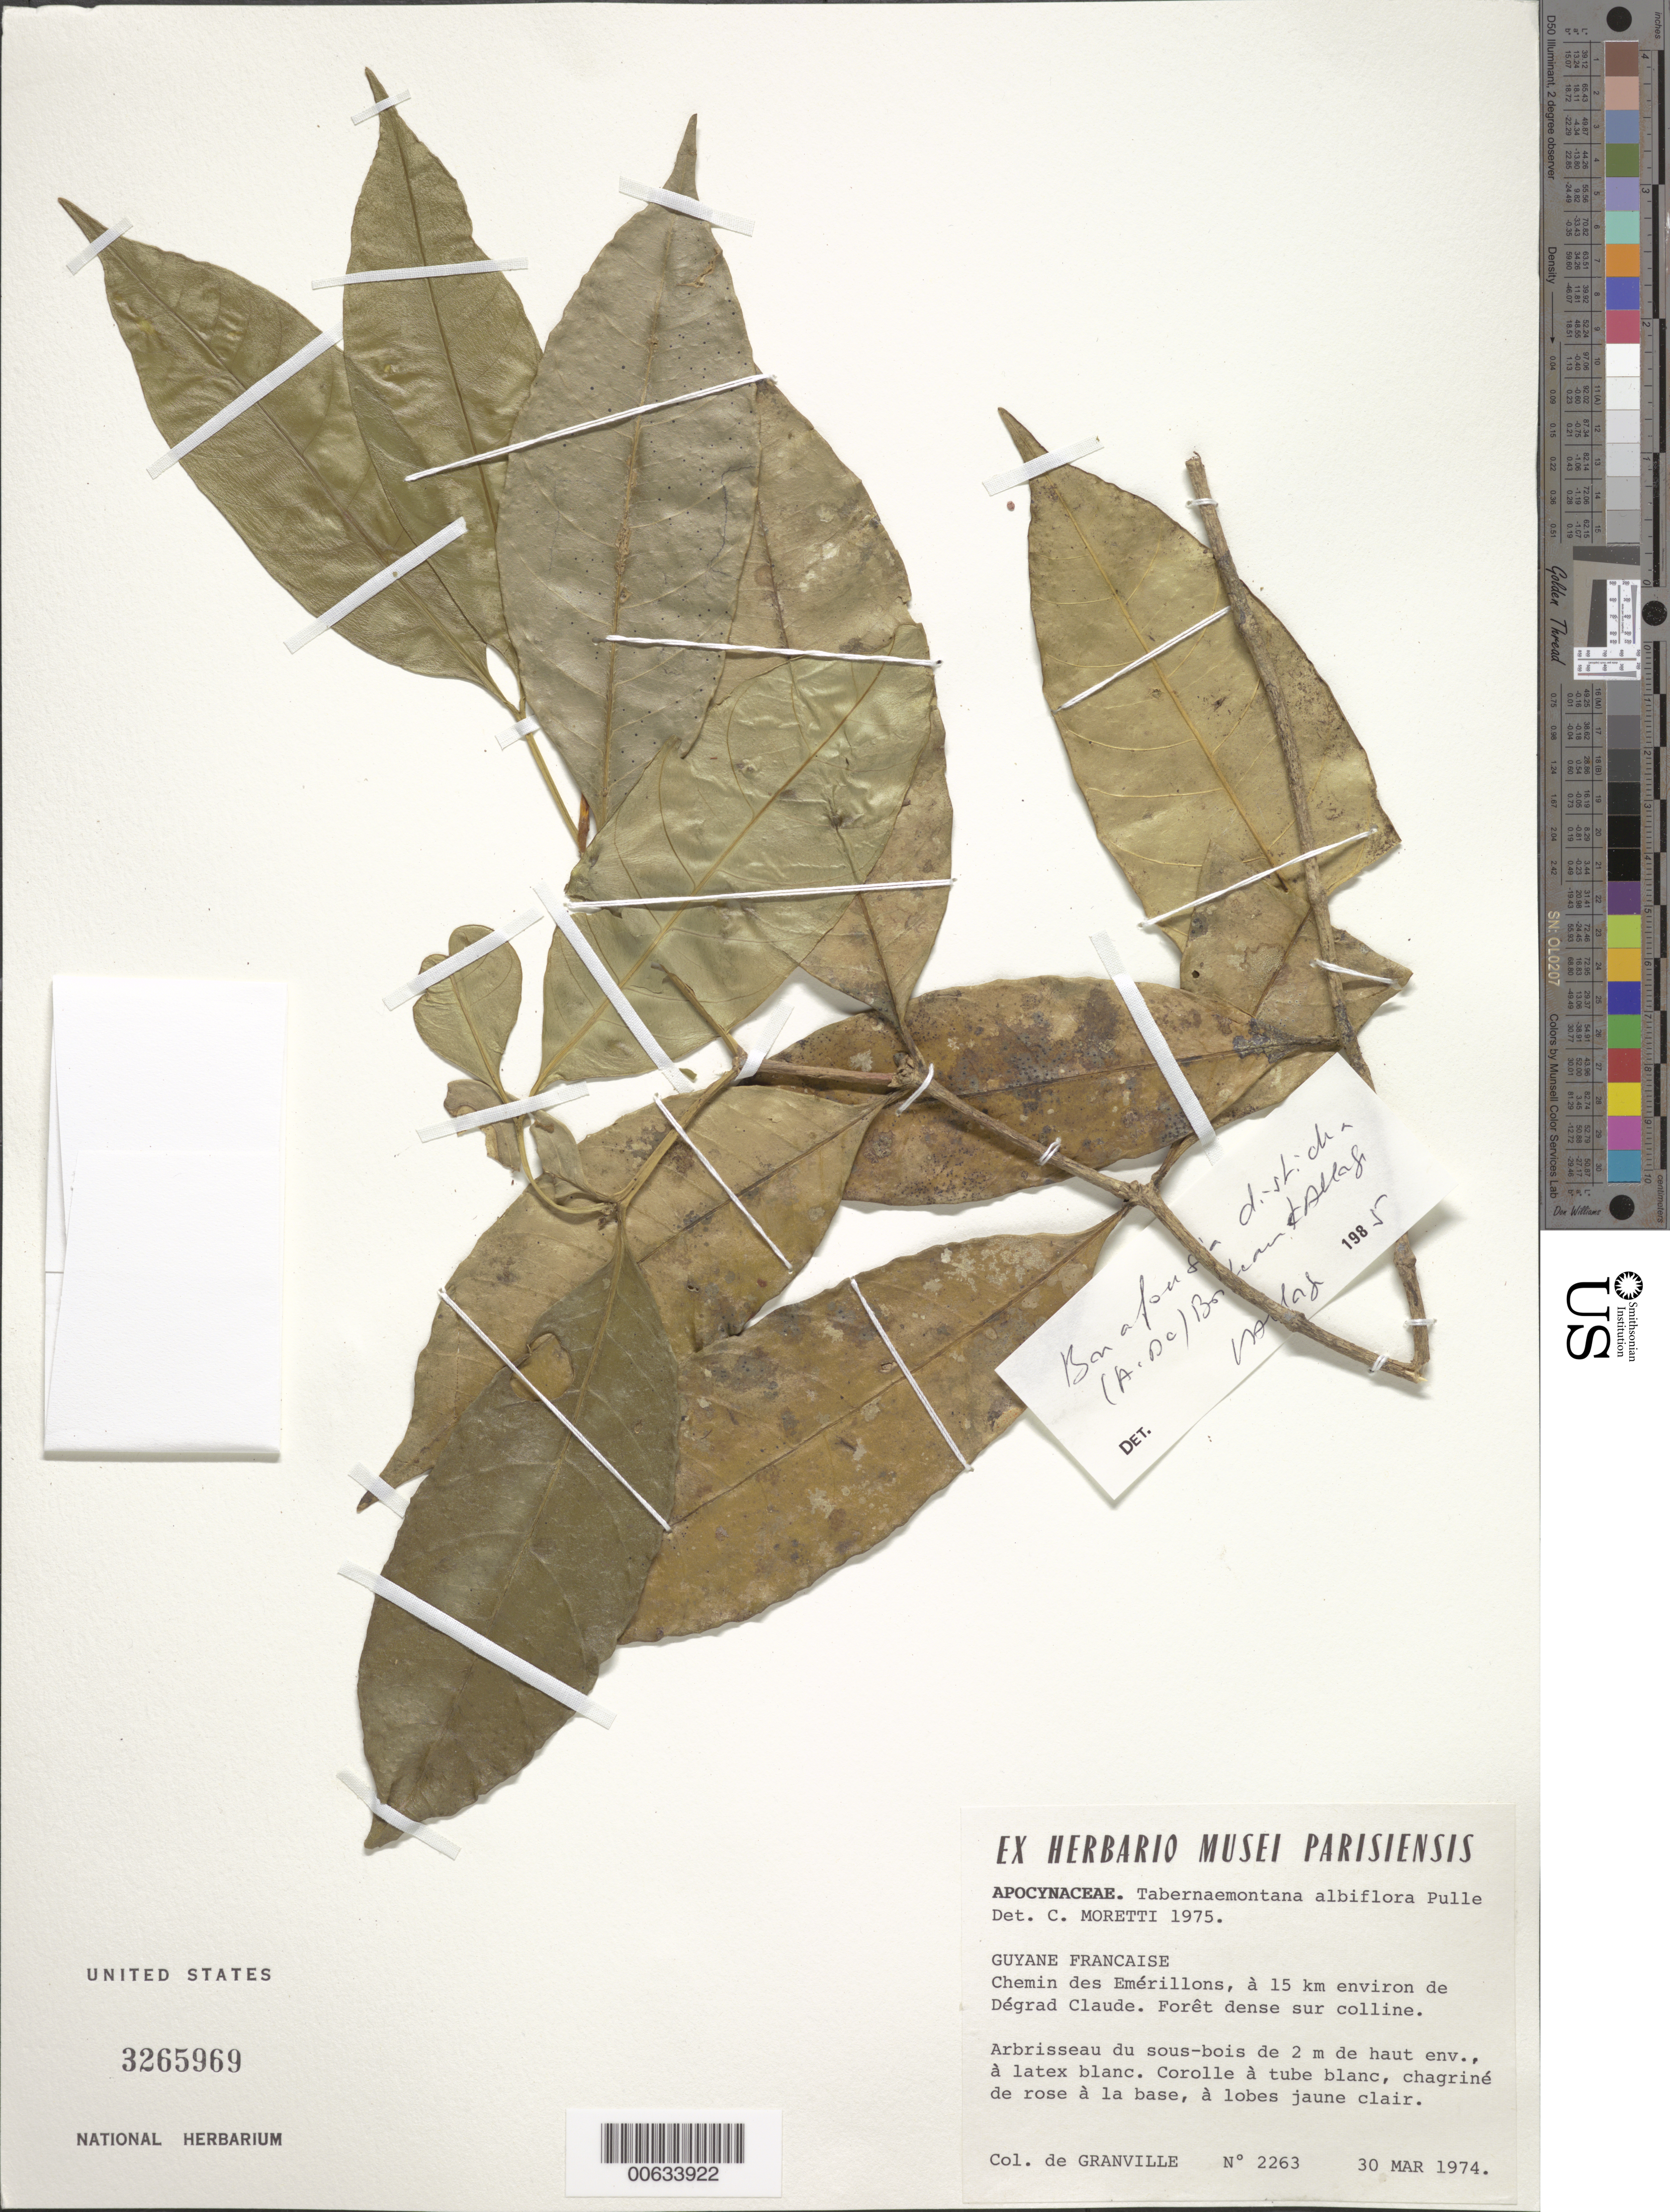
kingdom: Plantae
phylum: Tracheophyta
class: Magnoliopsida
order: Gentianales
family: Apocynaceae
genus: Bonafousia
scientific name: Bonafousia disticha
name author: (A. DC.) Boiteau & L. Allorge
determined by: Allorge, L.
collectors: J.-J. de Granville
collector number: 2263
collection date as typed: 30-Mar-74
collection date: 1974-03-30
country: French Guiana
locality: Chemin des Emérillons, 15 km env. de Dégrad Claude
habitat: Foret dense sur colline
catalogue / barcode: US 3265969